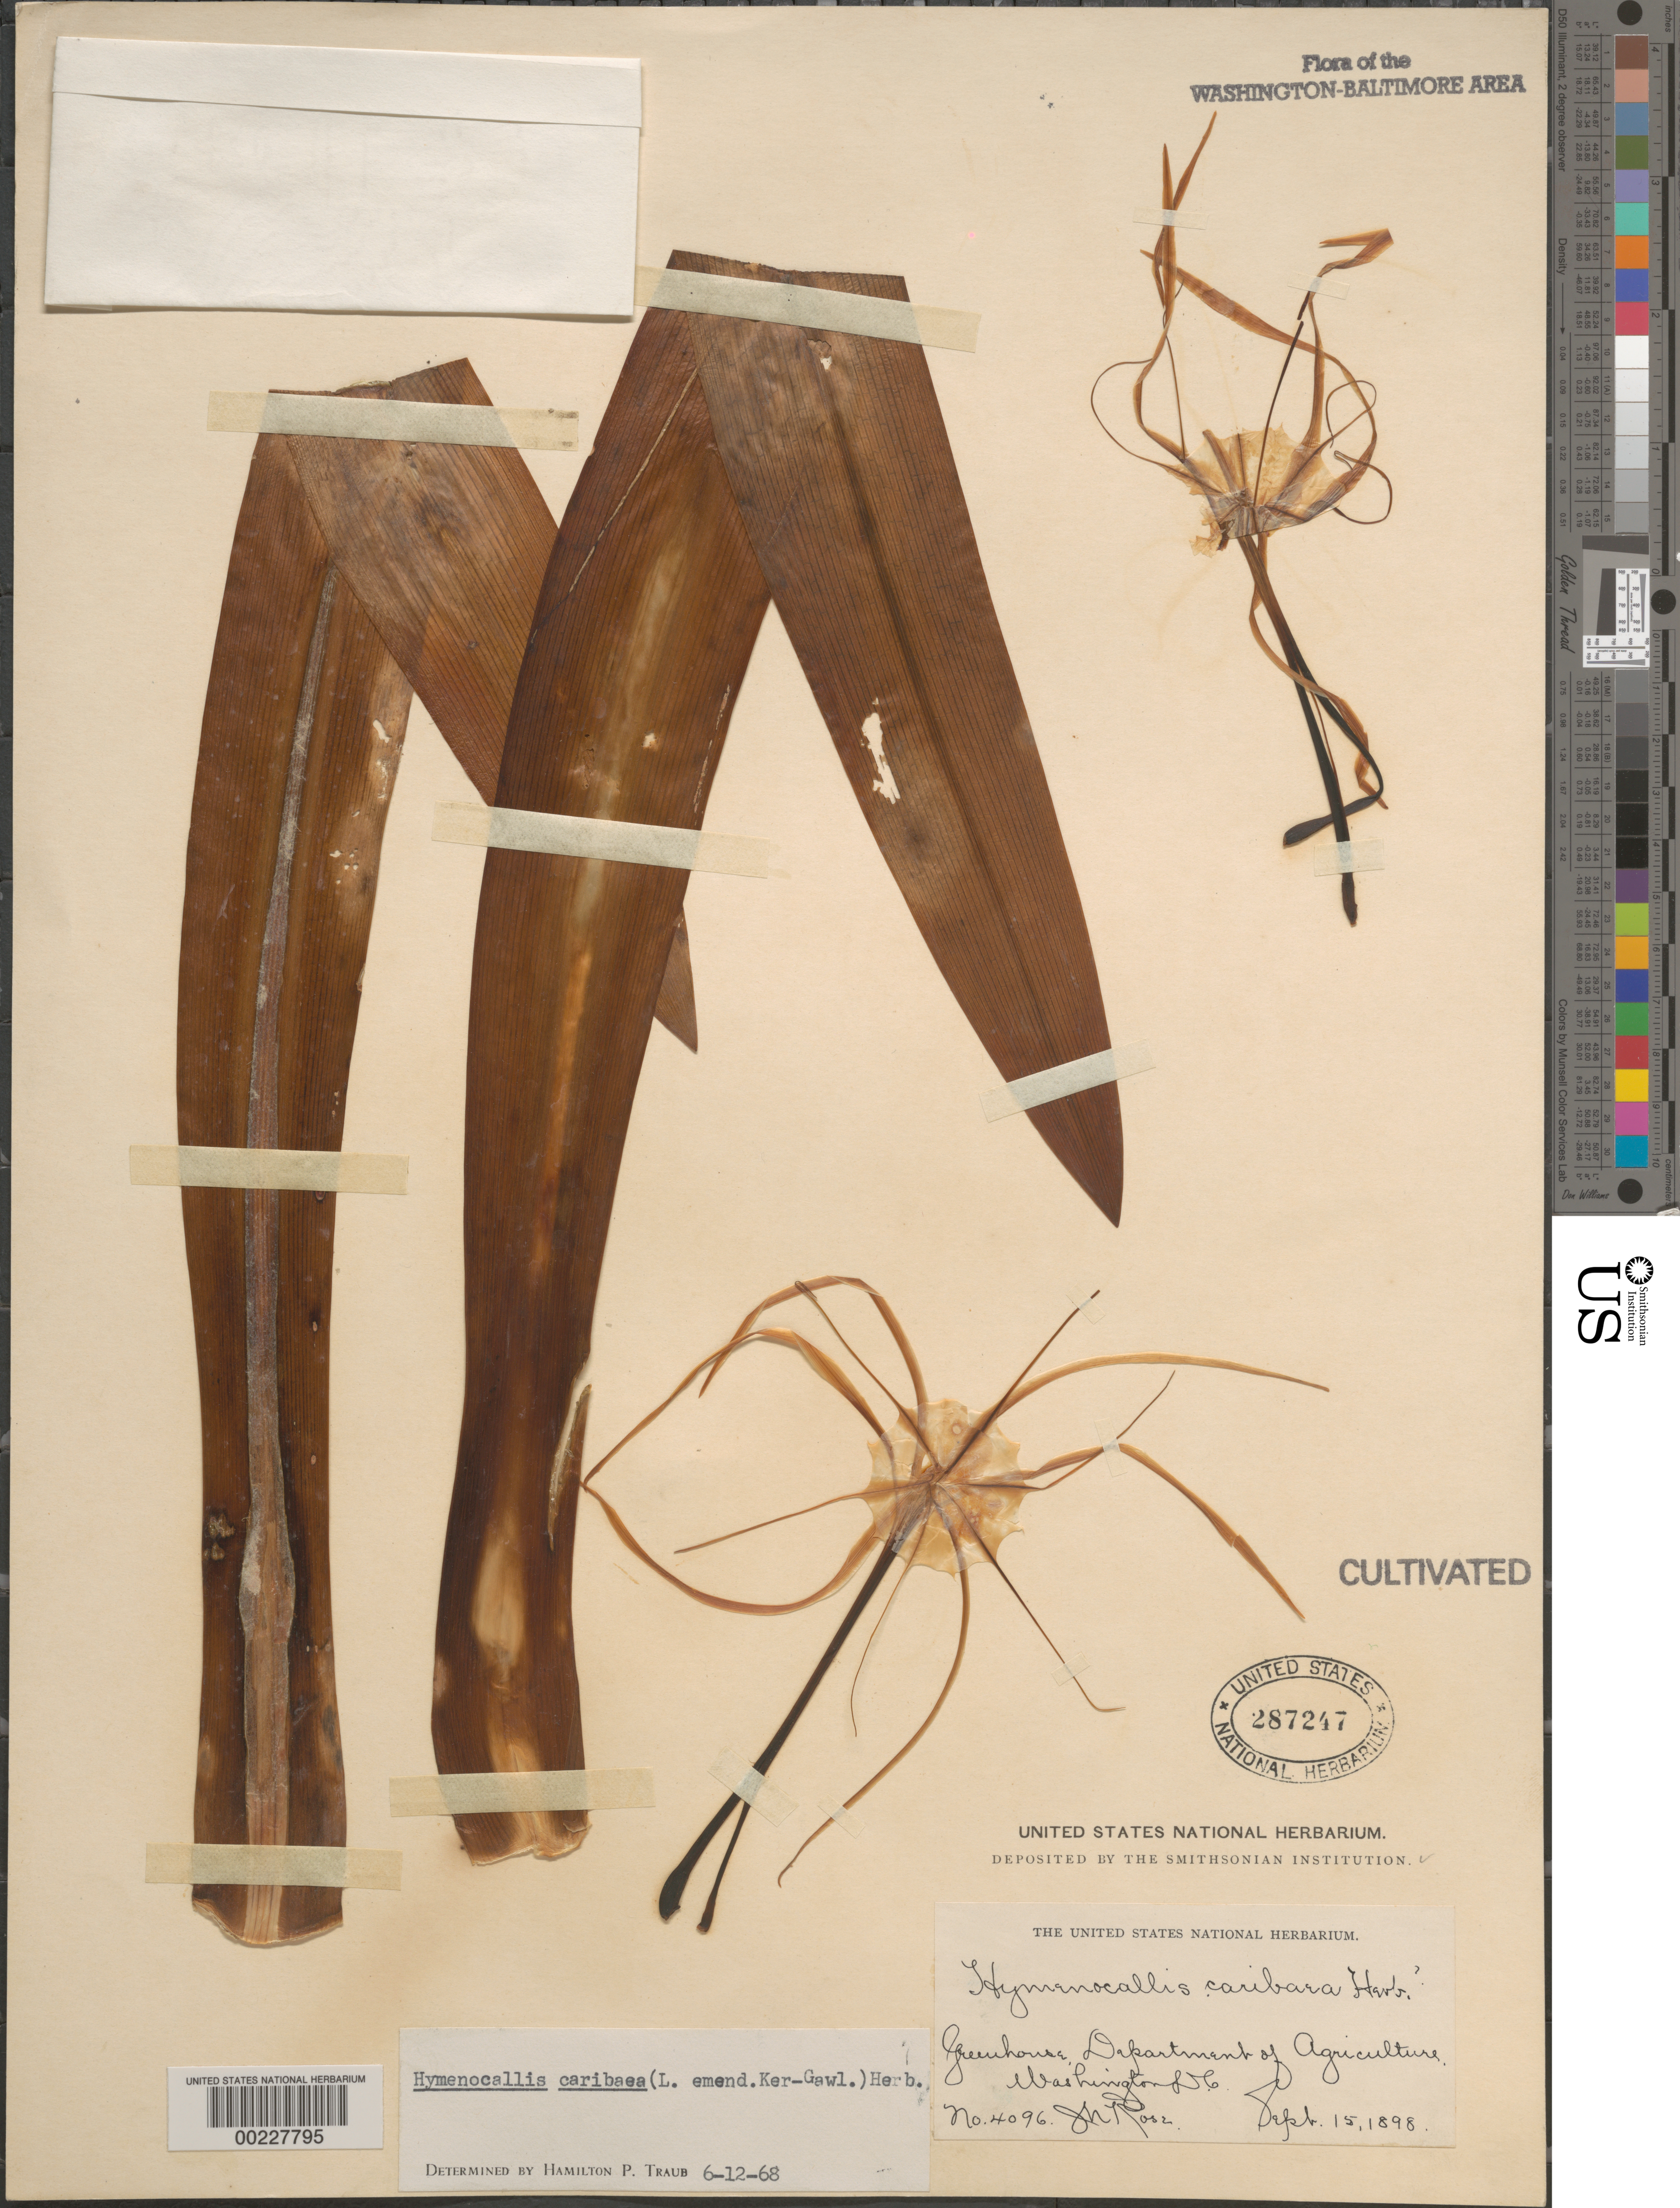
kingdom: Plantae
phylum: Tracheophyta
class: Liliopsida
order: Asparagales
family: Amaryllidaceae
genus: Hymenocallis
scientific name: Hymenocallis caribaea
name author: (L.) Herb.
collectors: J. N. Rose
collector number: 4096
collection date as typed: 15 Sep 1898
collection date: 1898-09-15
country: United States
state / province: District of Columbia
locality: Greenhouse, Dept. of Agriculture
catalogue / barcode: US 287247